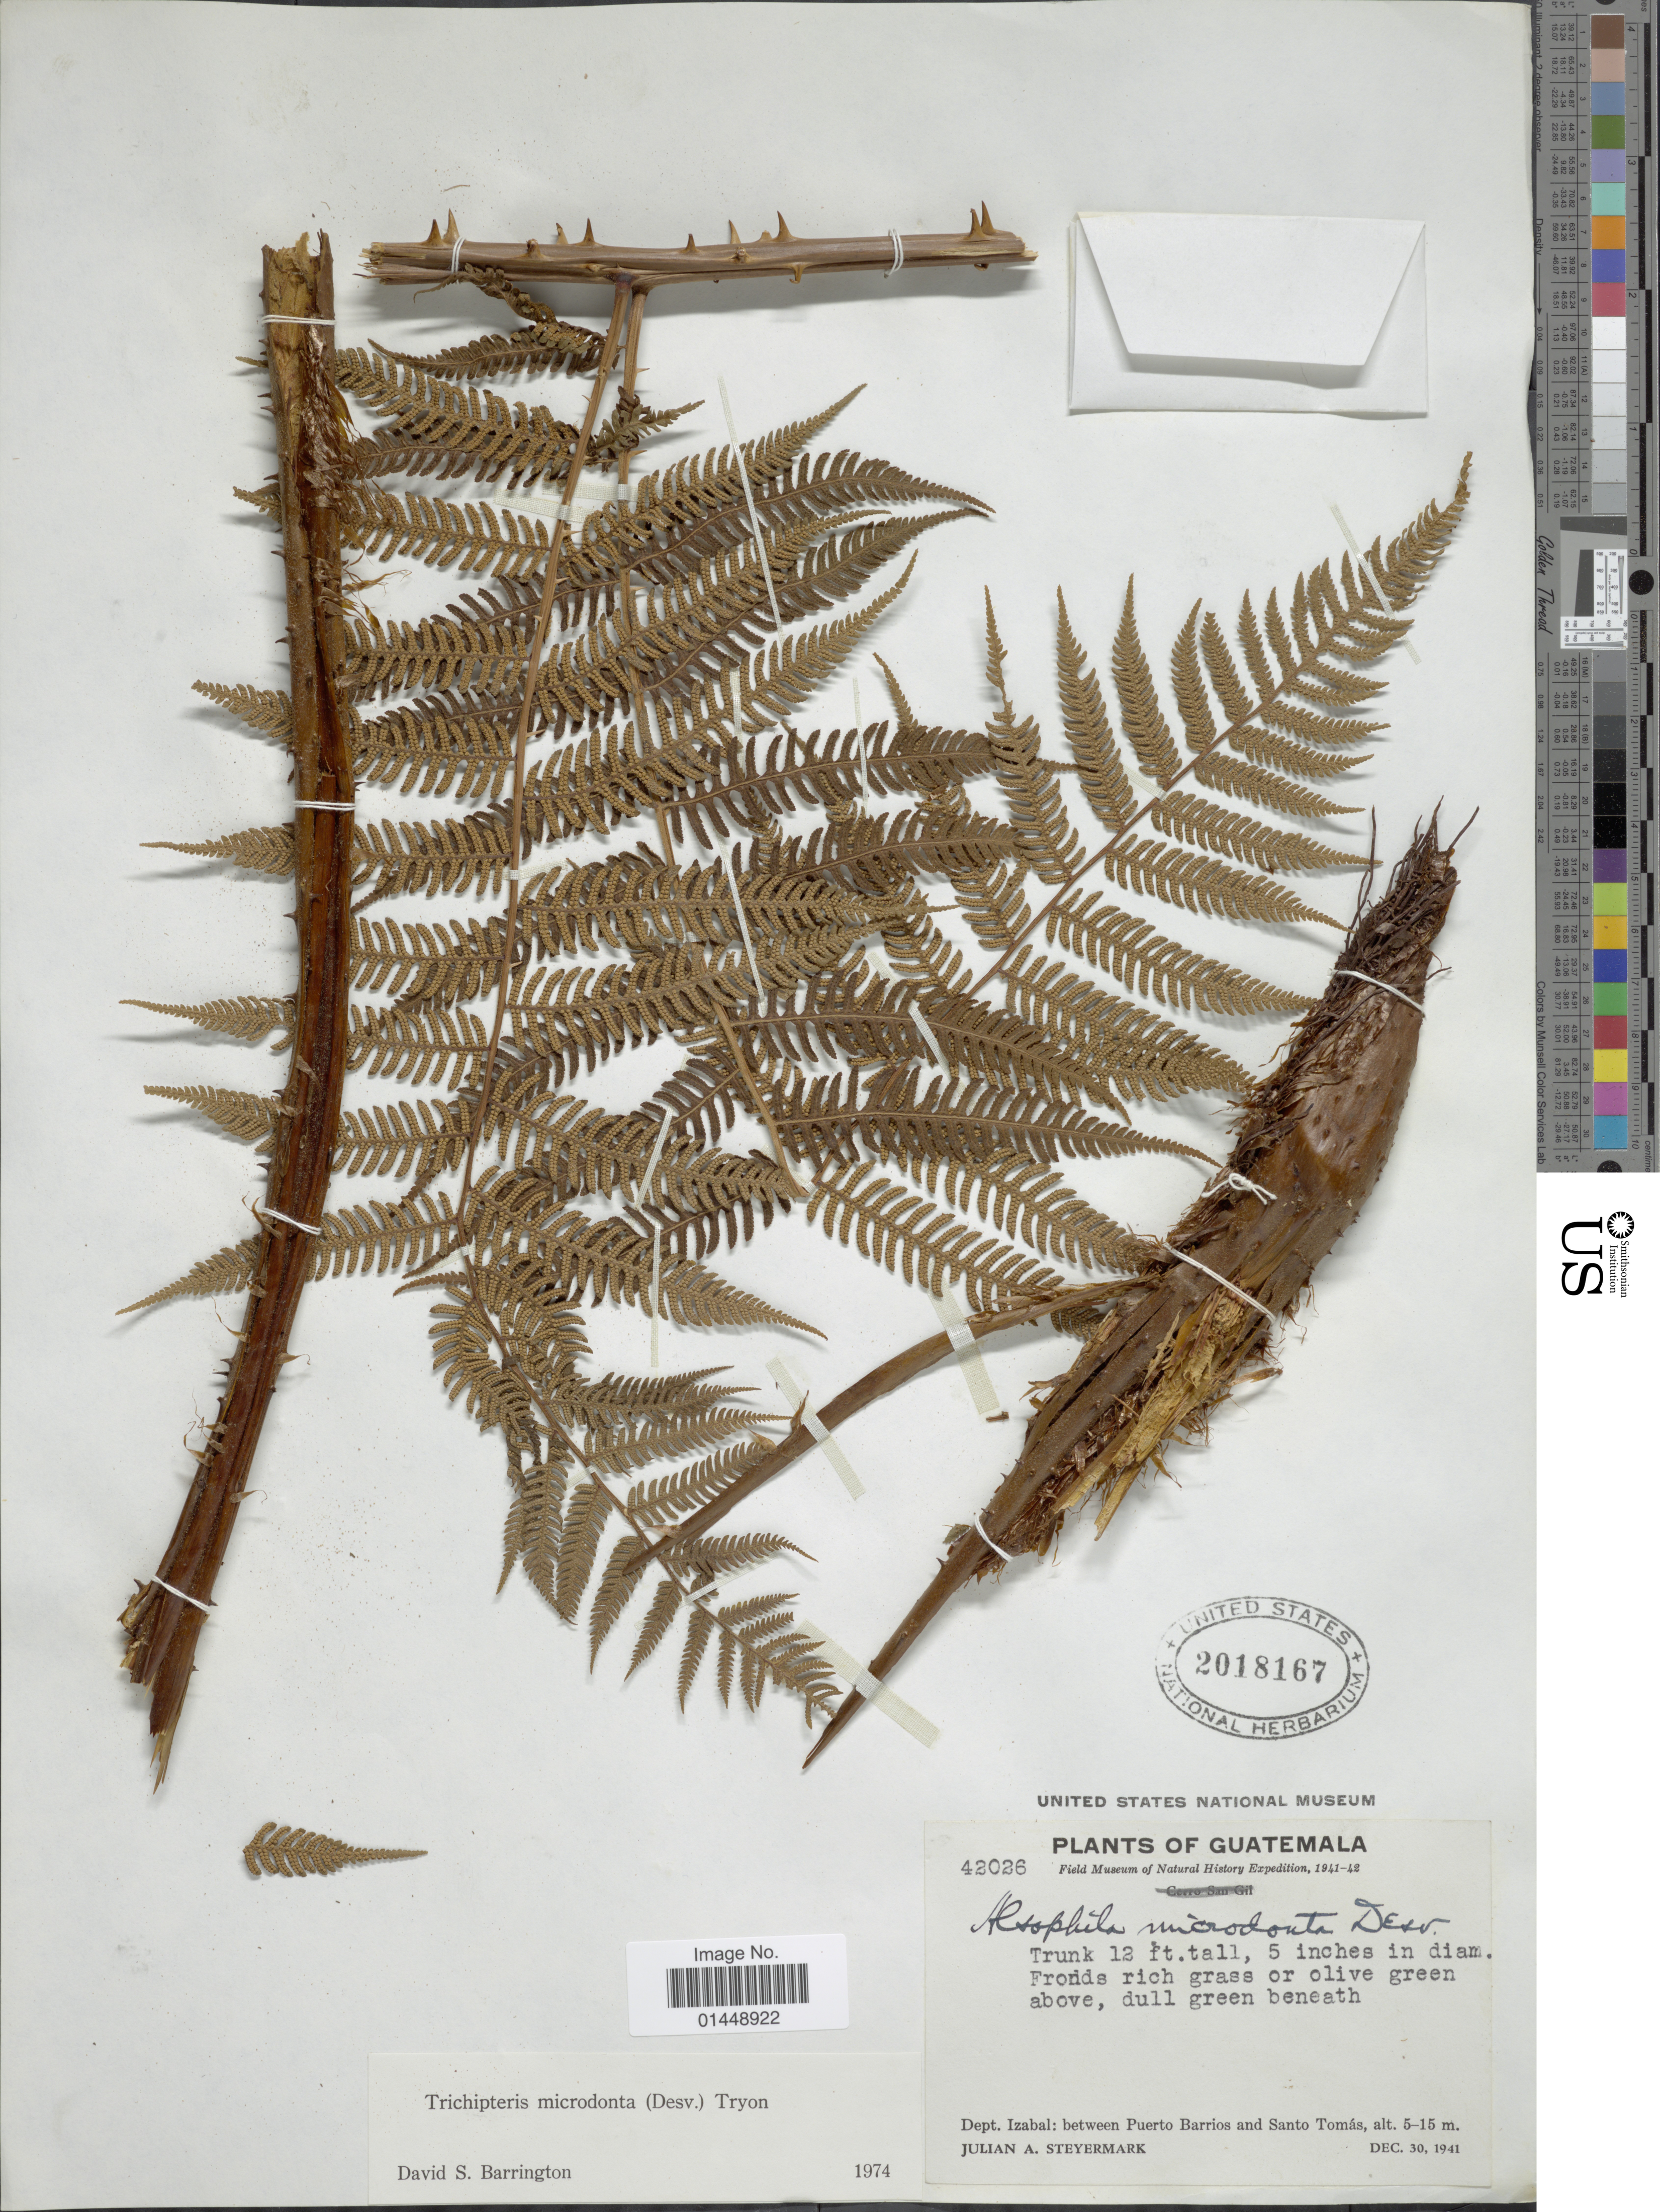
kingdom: Plantae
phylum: Tracheophyta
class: Polypodiopsida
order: Cyatheales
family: Cyatheaceae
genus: Cyathea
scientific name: Cyathea microdonta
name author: (Desv.) Domin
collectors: J. Steyermark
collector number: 42026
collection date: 1941-12-30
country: Guatemala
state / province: Izabal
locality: Dept. Izabal: between Puerto Barrios and Santo Tomás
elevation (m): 5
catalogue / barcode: US 2018167